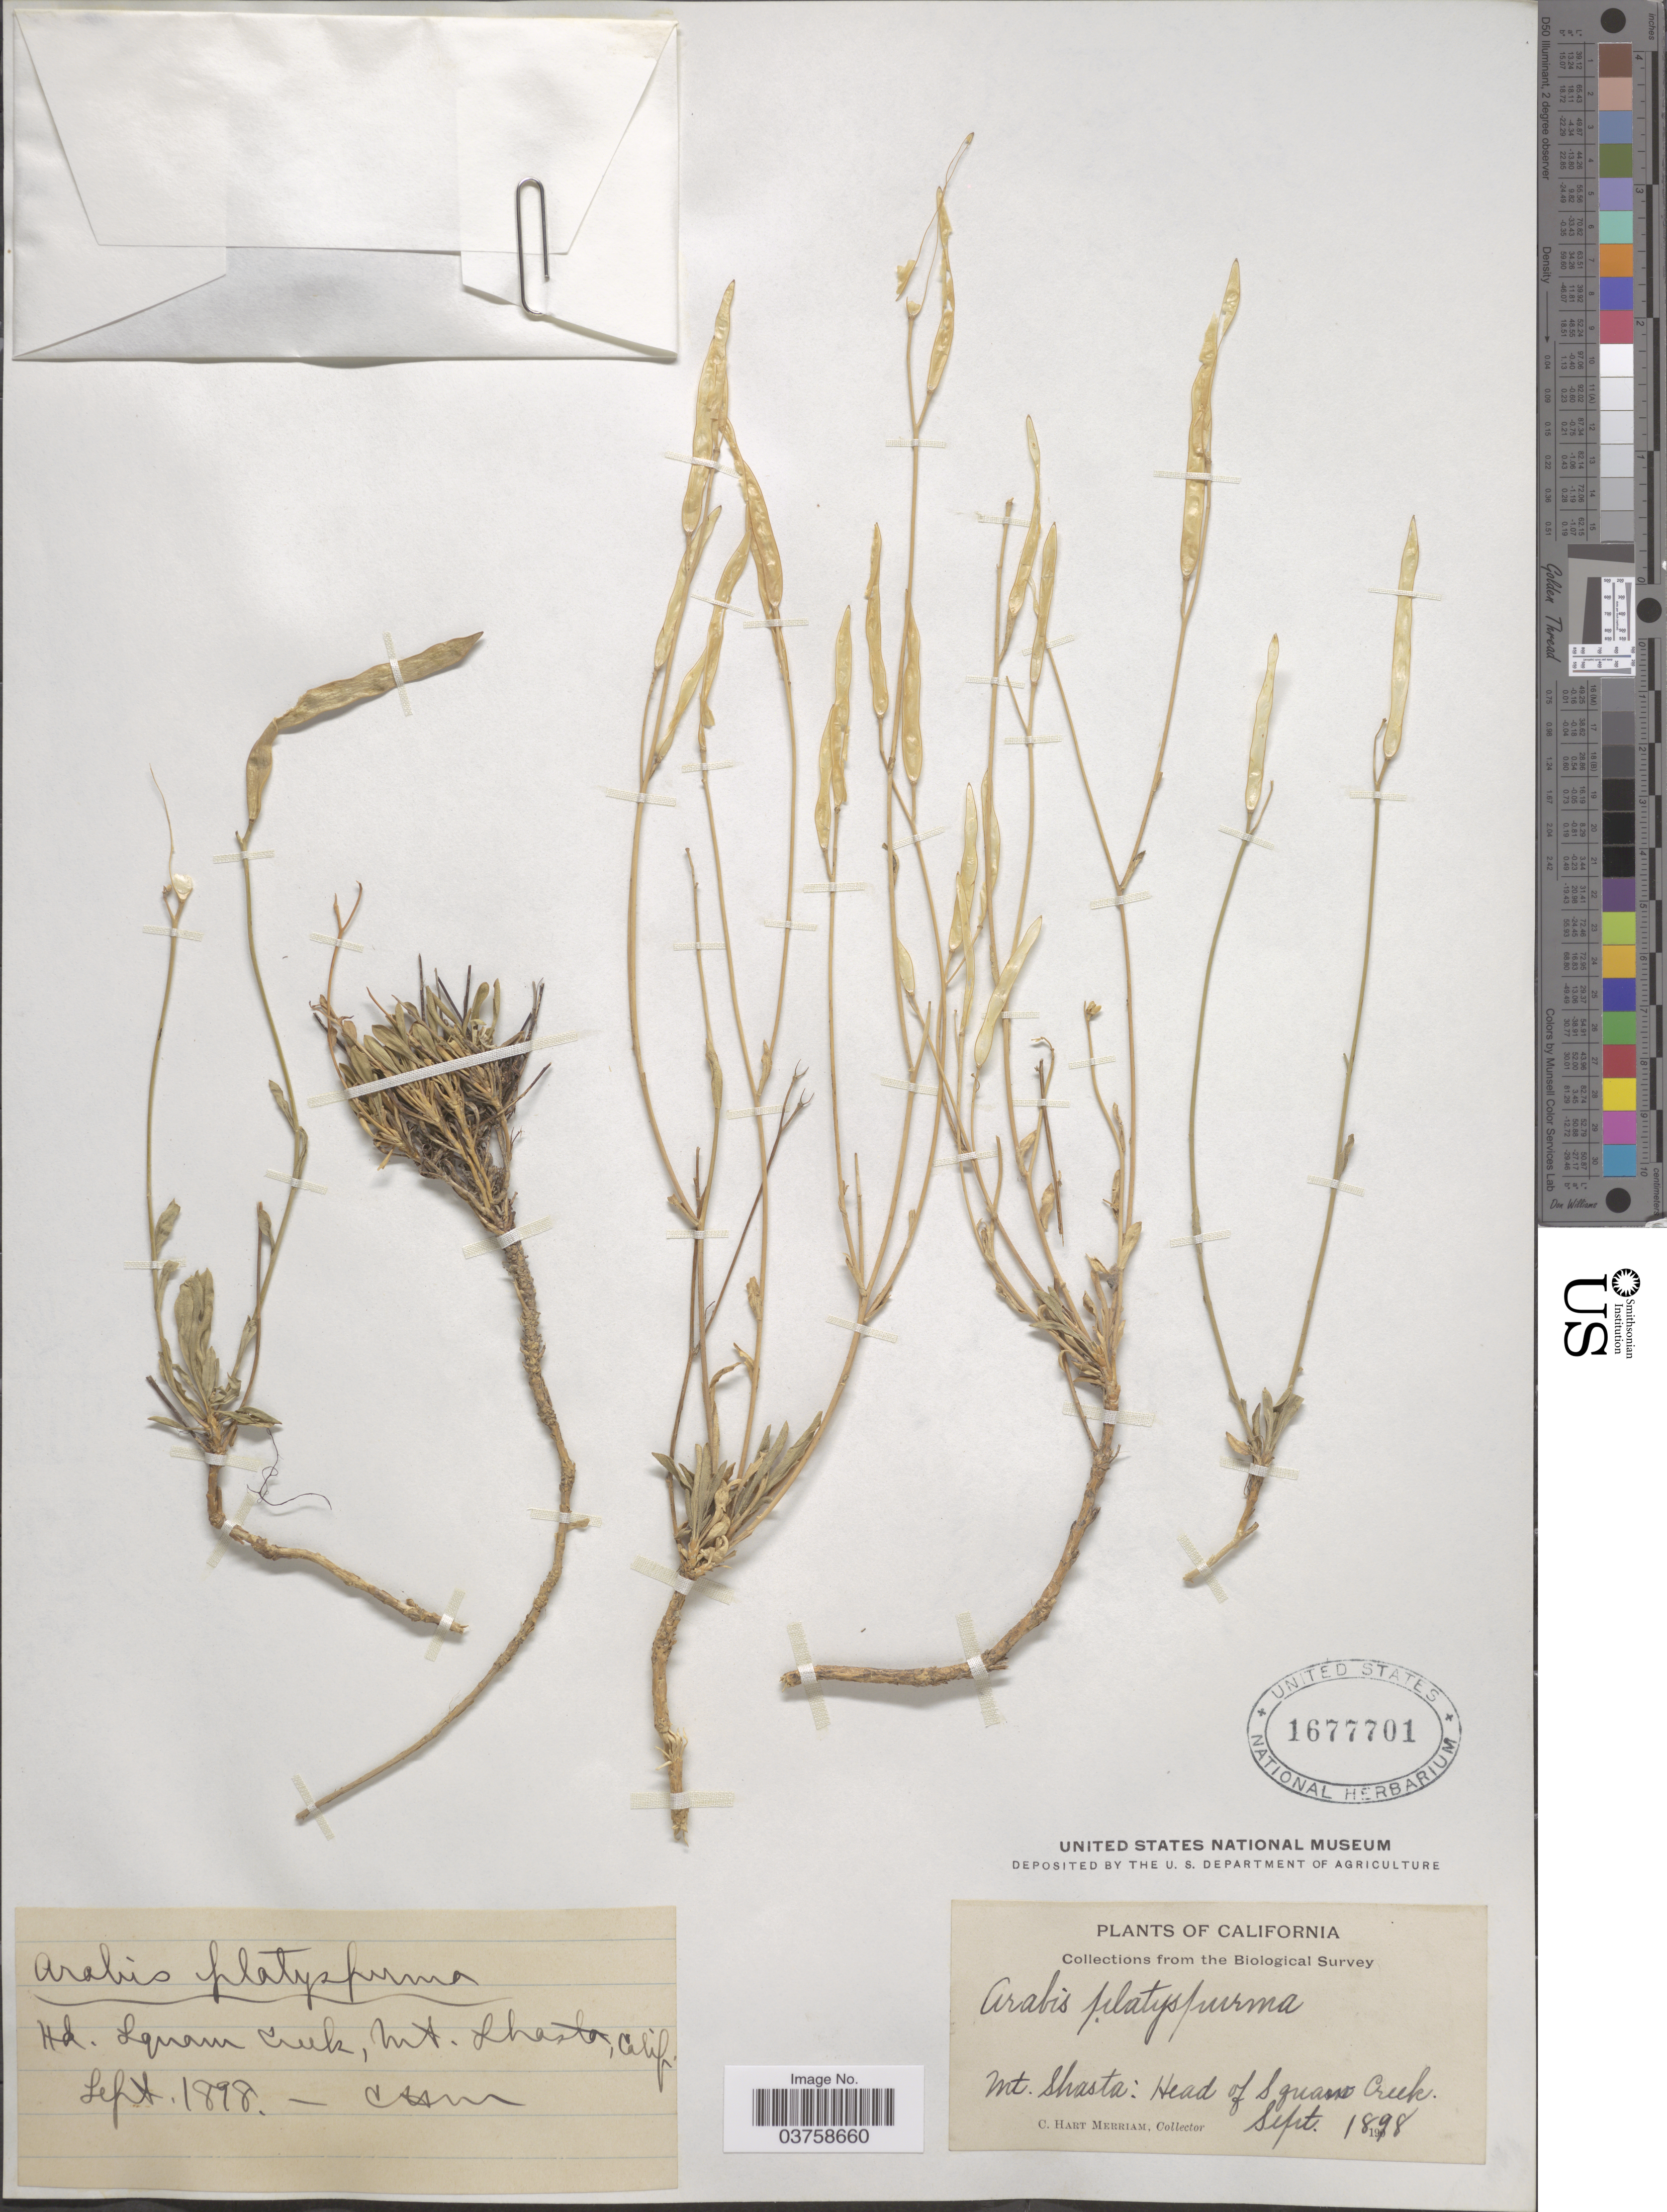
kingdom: Plantae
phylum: Tracheophyta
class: Magnoliopsida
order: Brassicales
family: Brassicaceae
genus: Arabis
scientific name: Arabis platysperma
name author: A. Gray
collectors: C. Merriam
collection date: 1898-09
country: United States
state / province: California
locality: Mt Shasta: Head of Squaw Creek.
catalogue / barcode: US 1677701